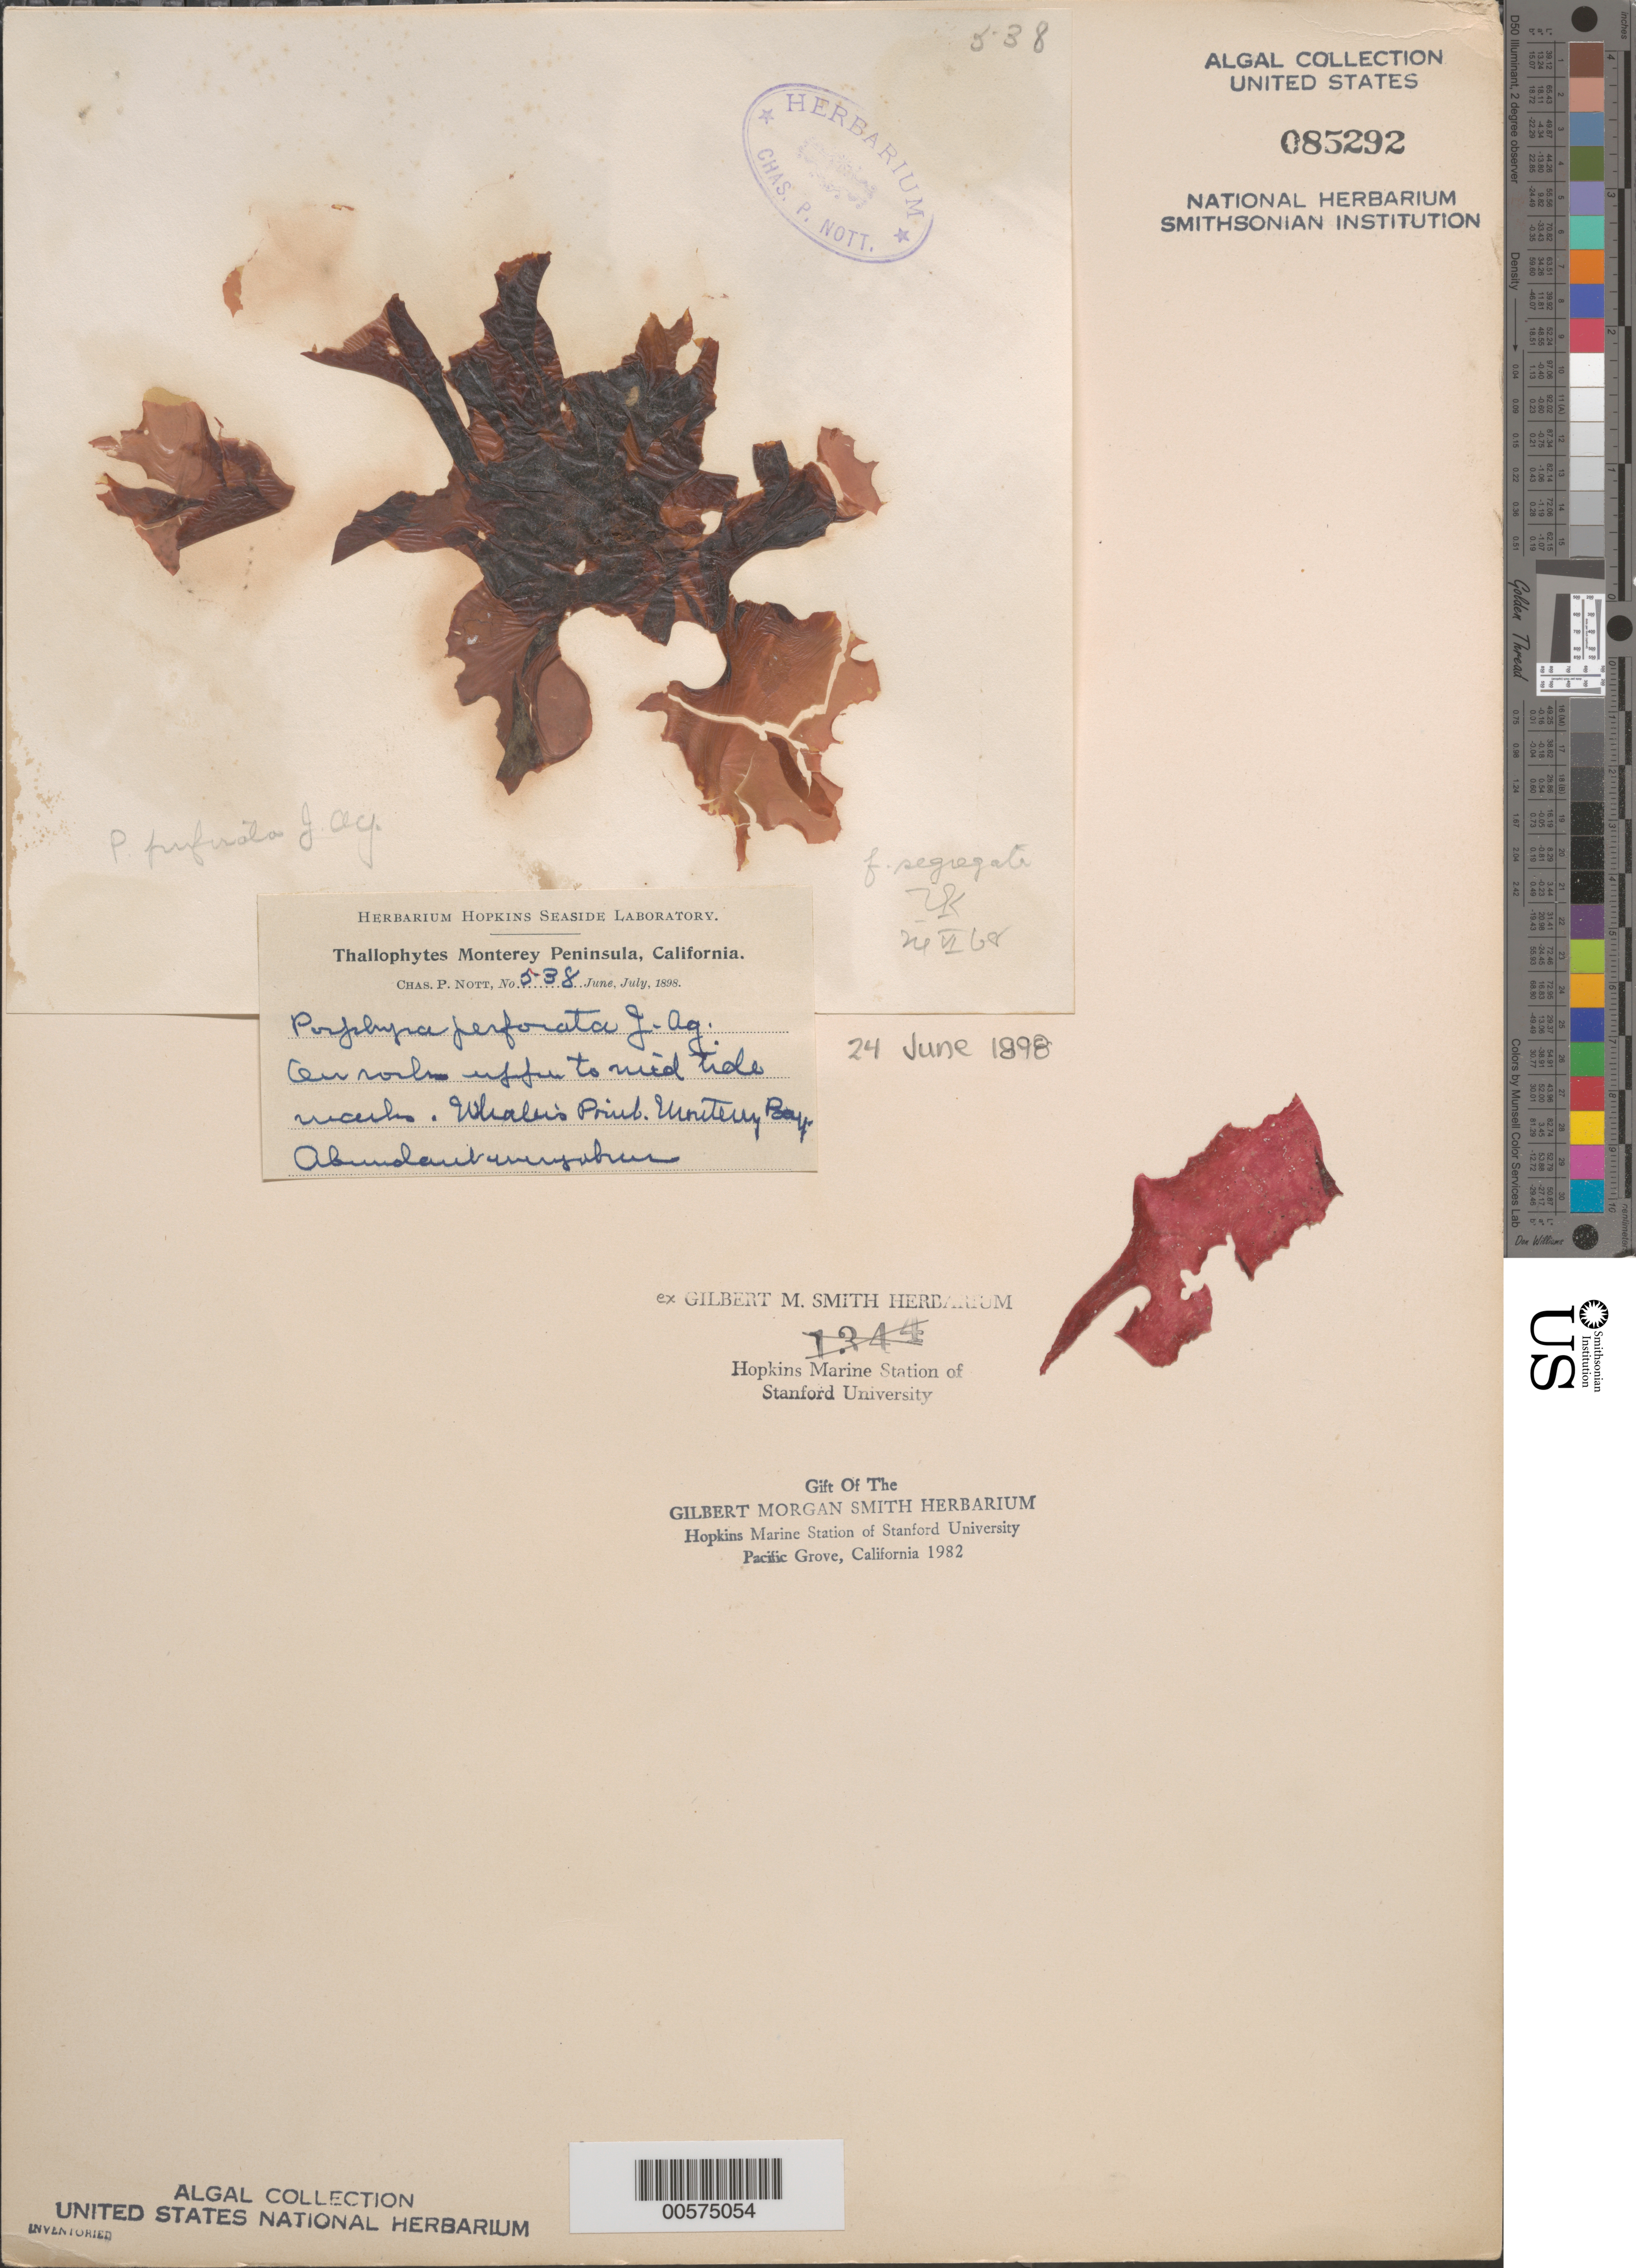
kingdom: Plantae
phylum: Rhodophyta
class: Bangiophyceae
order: Bangiales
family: Bangiaceae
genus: Pyropia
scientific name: Pyropia perforata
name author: (J. Agardh) S.C. Lindstrom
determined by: Algae name updating Project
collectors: C. Nott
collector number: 538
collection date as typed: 24 Jun 1898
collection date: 1898-06-24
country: United States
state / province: California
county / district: Monterey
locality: Whaler's Point, Monterey Bay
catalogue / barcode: US 85292